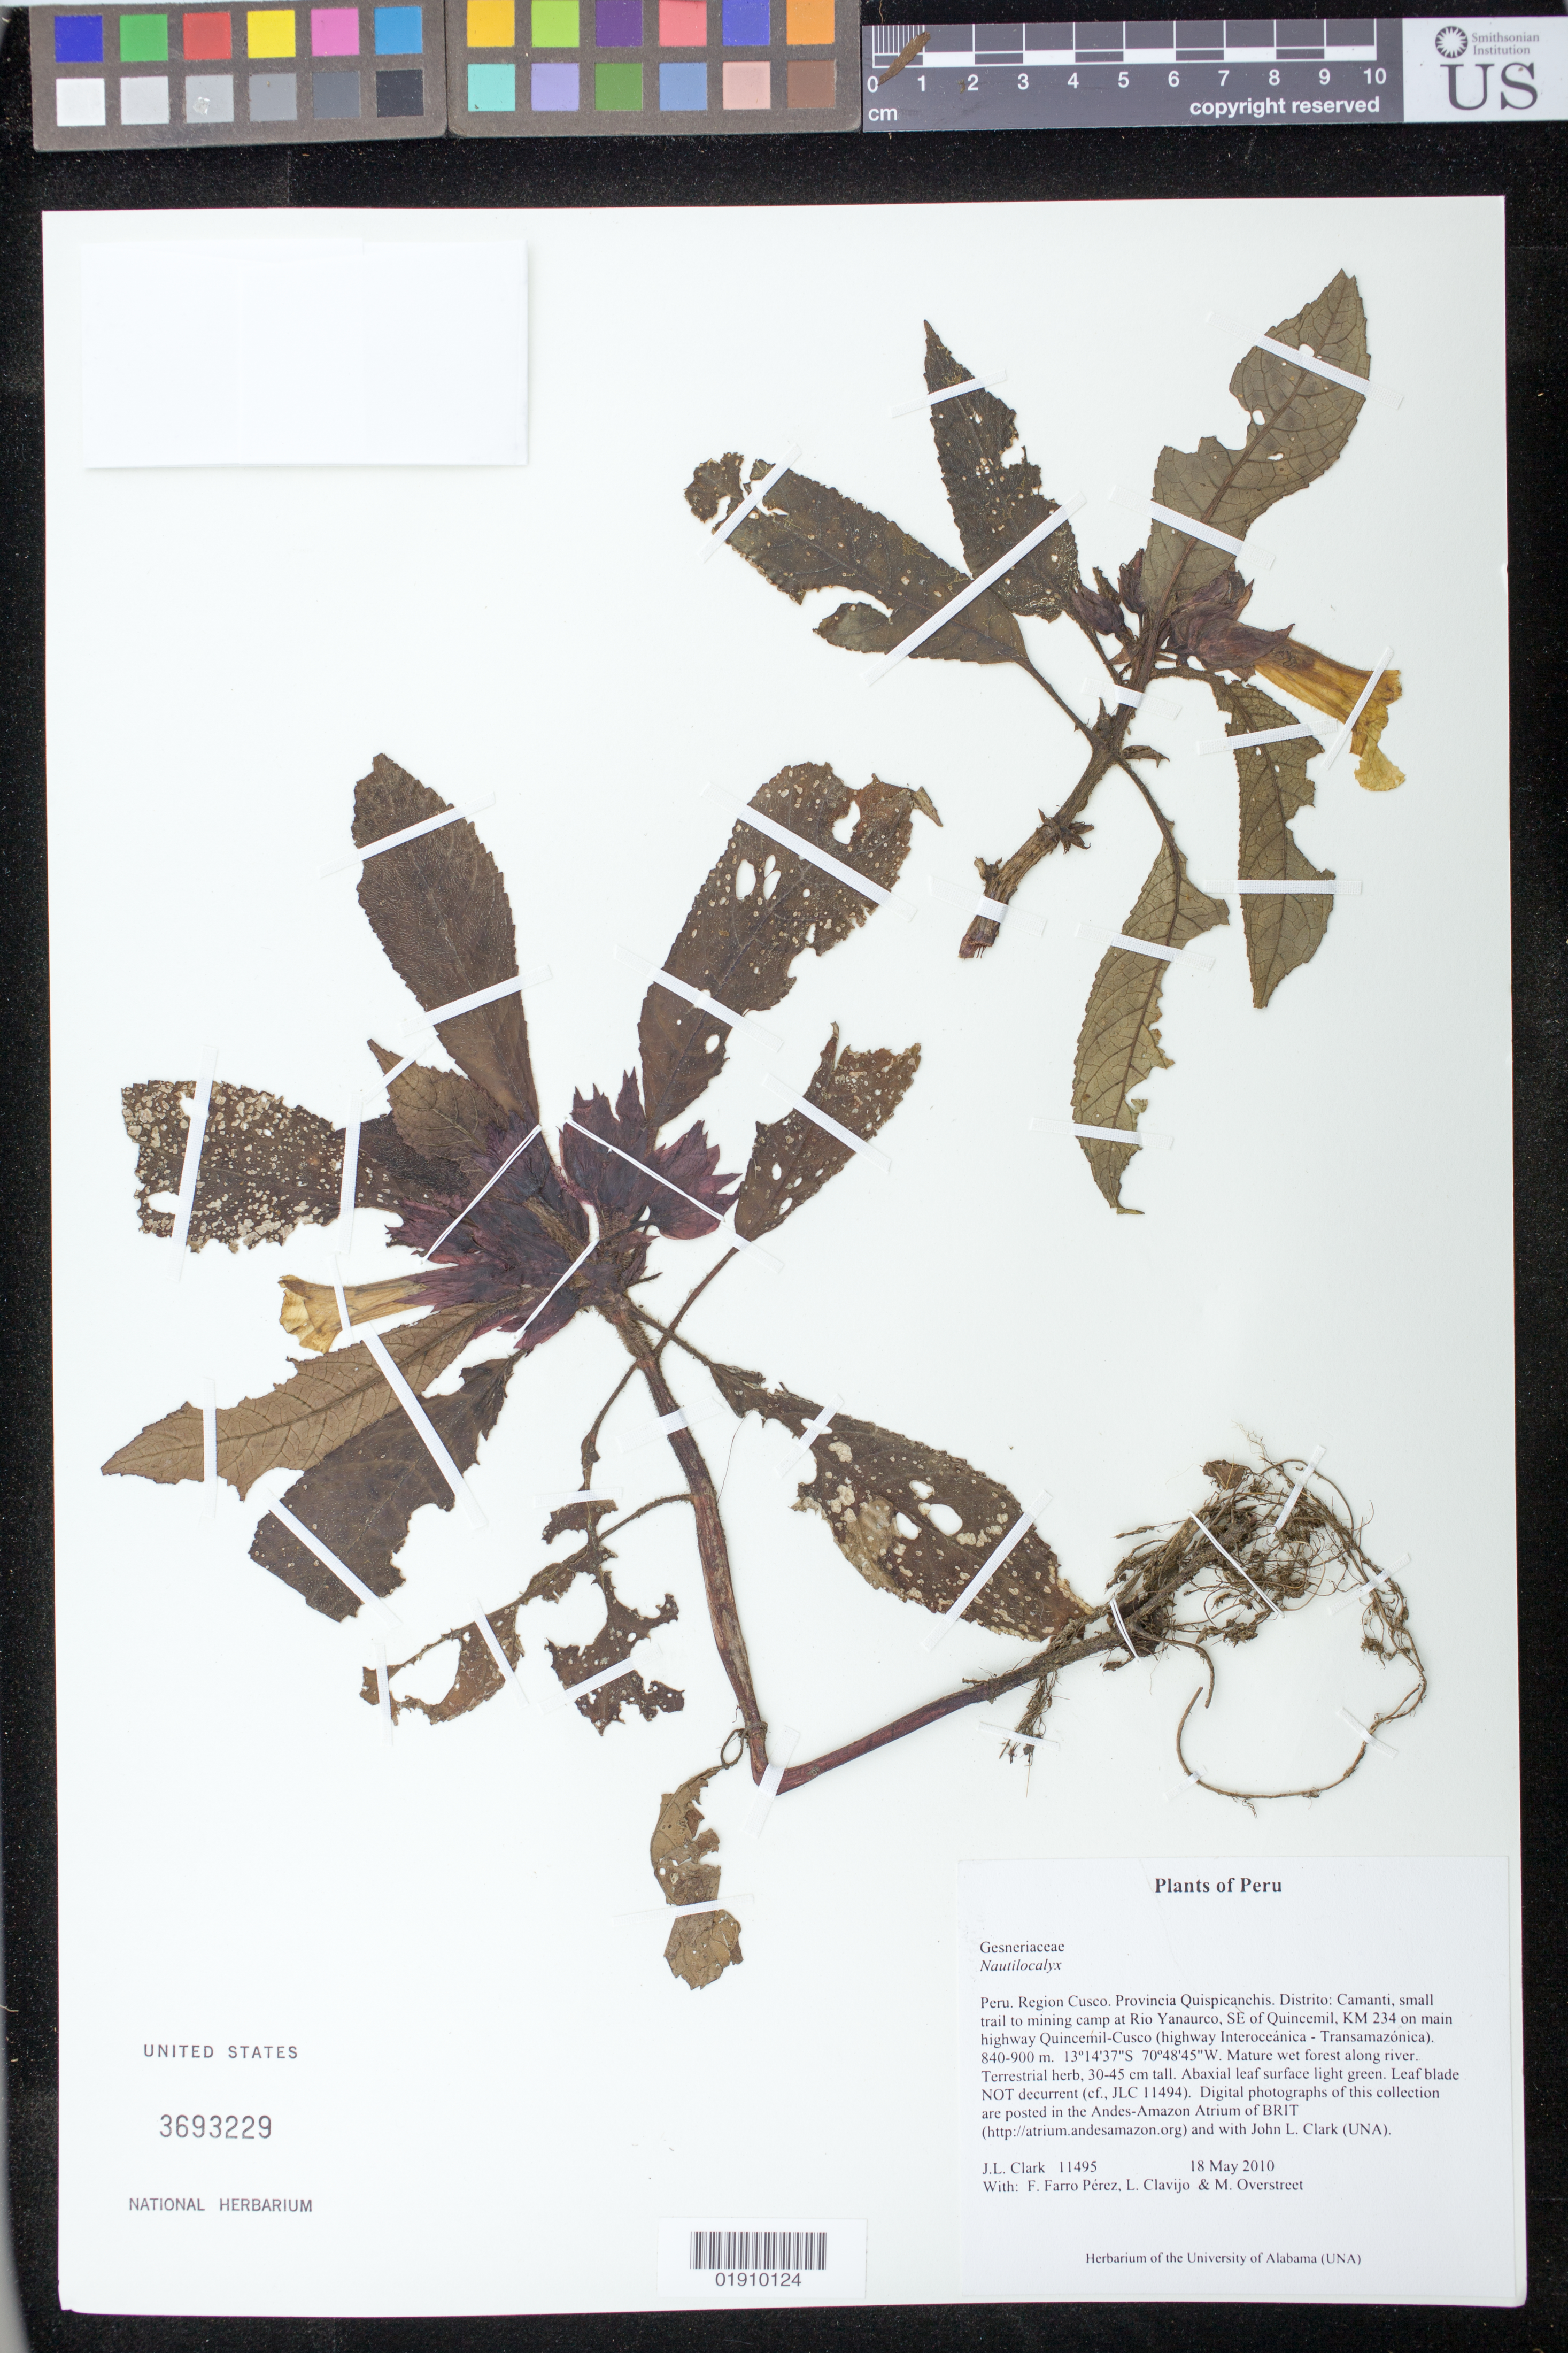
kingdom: Plantae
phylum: Tracheophyta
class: Magnoliopsida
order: Lamiales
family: Gesneriaceae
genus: Nautilocalyx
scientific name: Nautilocalyx sp.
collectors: J. L. Clark, F. Farro Pérez, L. Clavijo & M. Overstreet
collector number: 11495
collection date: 2010-05-18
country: Peru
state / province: Cusco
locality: Provincia Quispicanchis. Distrito: Camanti, small trail to mining camp at Rio Yanaurco, SE of Quincemil, KM 234 on main highway Quincemil-Cusco (highway Interoceánica - Transamazónica).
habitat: Mature wet forest along river.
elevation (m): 840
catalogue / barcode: US 3693229